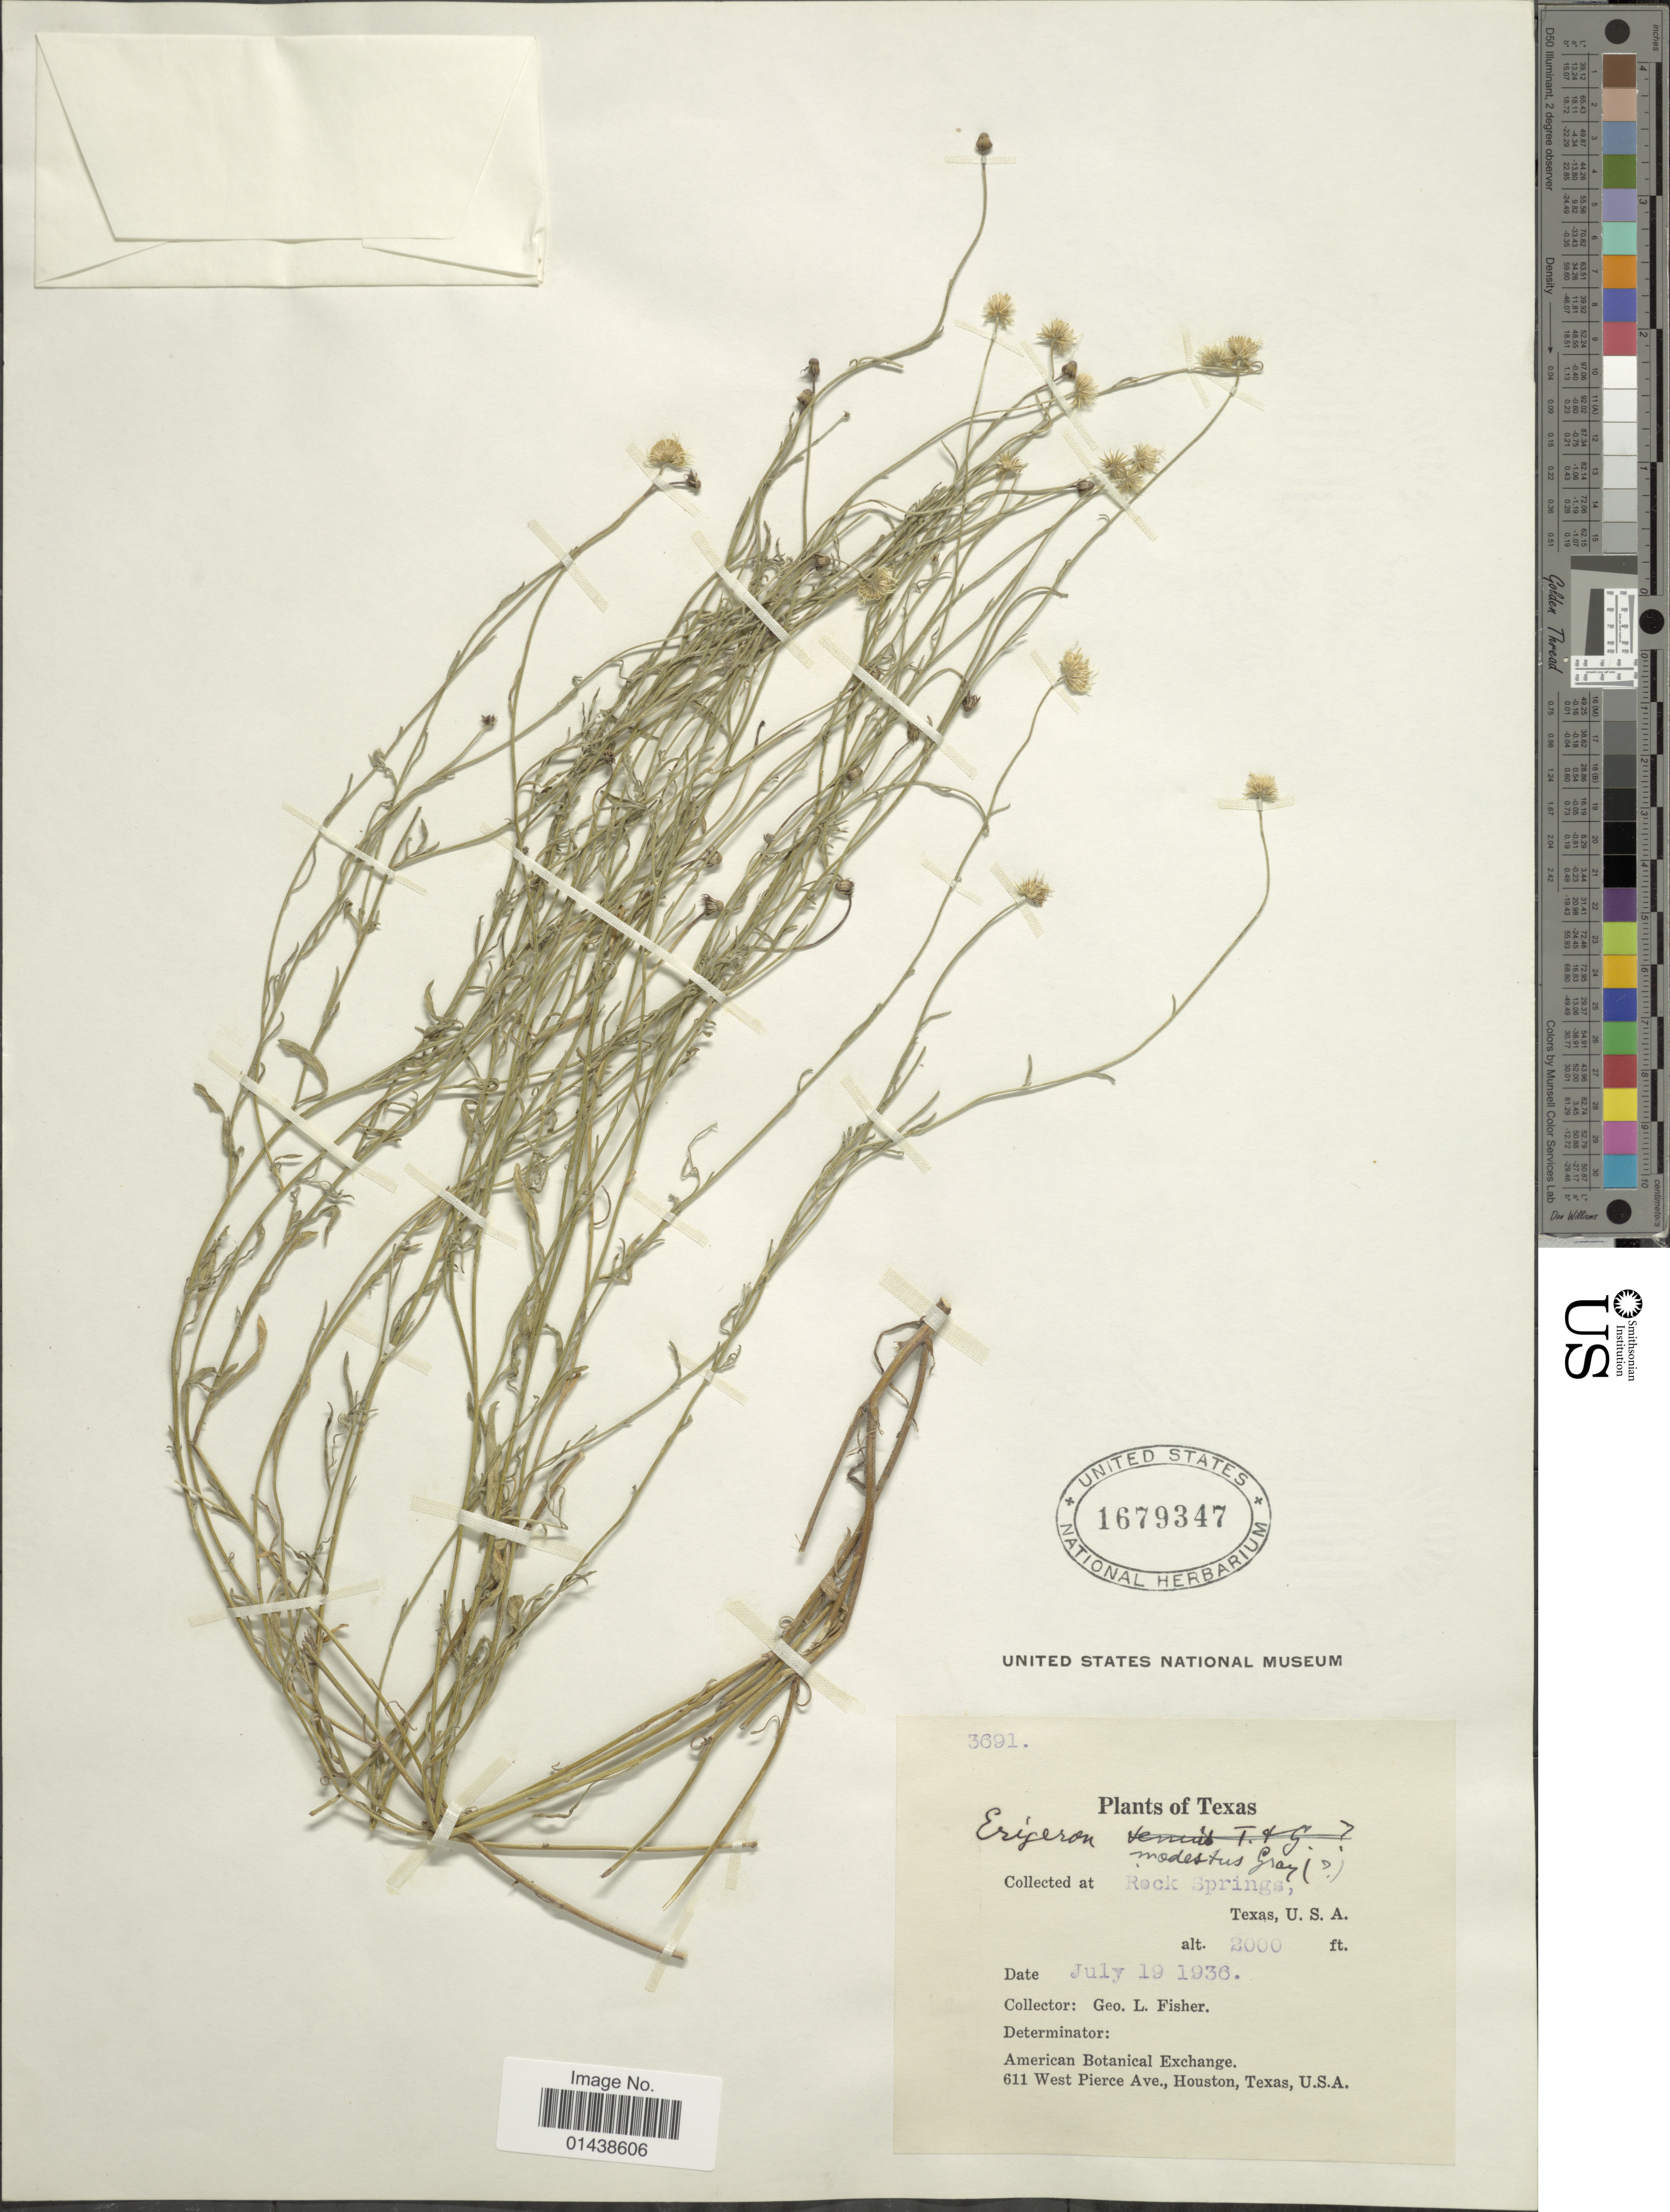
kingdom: Plantae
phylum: Tracheophyta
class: Magnoliopsida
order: Asterales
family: Asteraceae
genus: Erigeron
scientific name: Erigeron modestus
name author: A. Gray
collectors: G. L. Fisher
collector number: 3691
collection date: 1936-07-19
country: United States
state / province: Texas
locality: Rock Springs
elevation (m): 610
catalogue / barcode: US 1679347